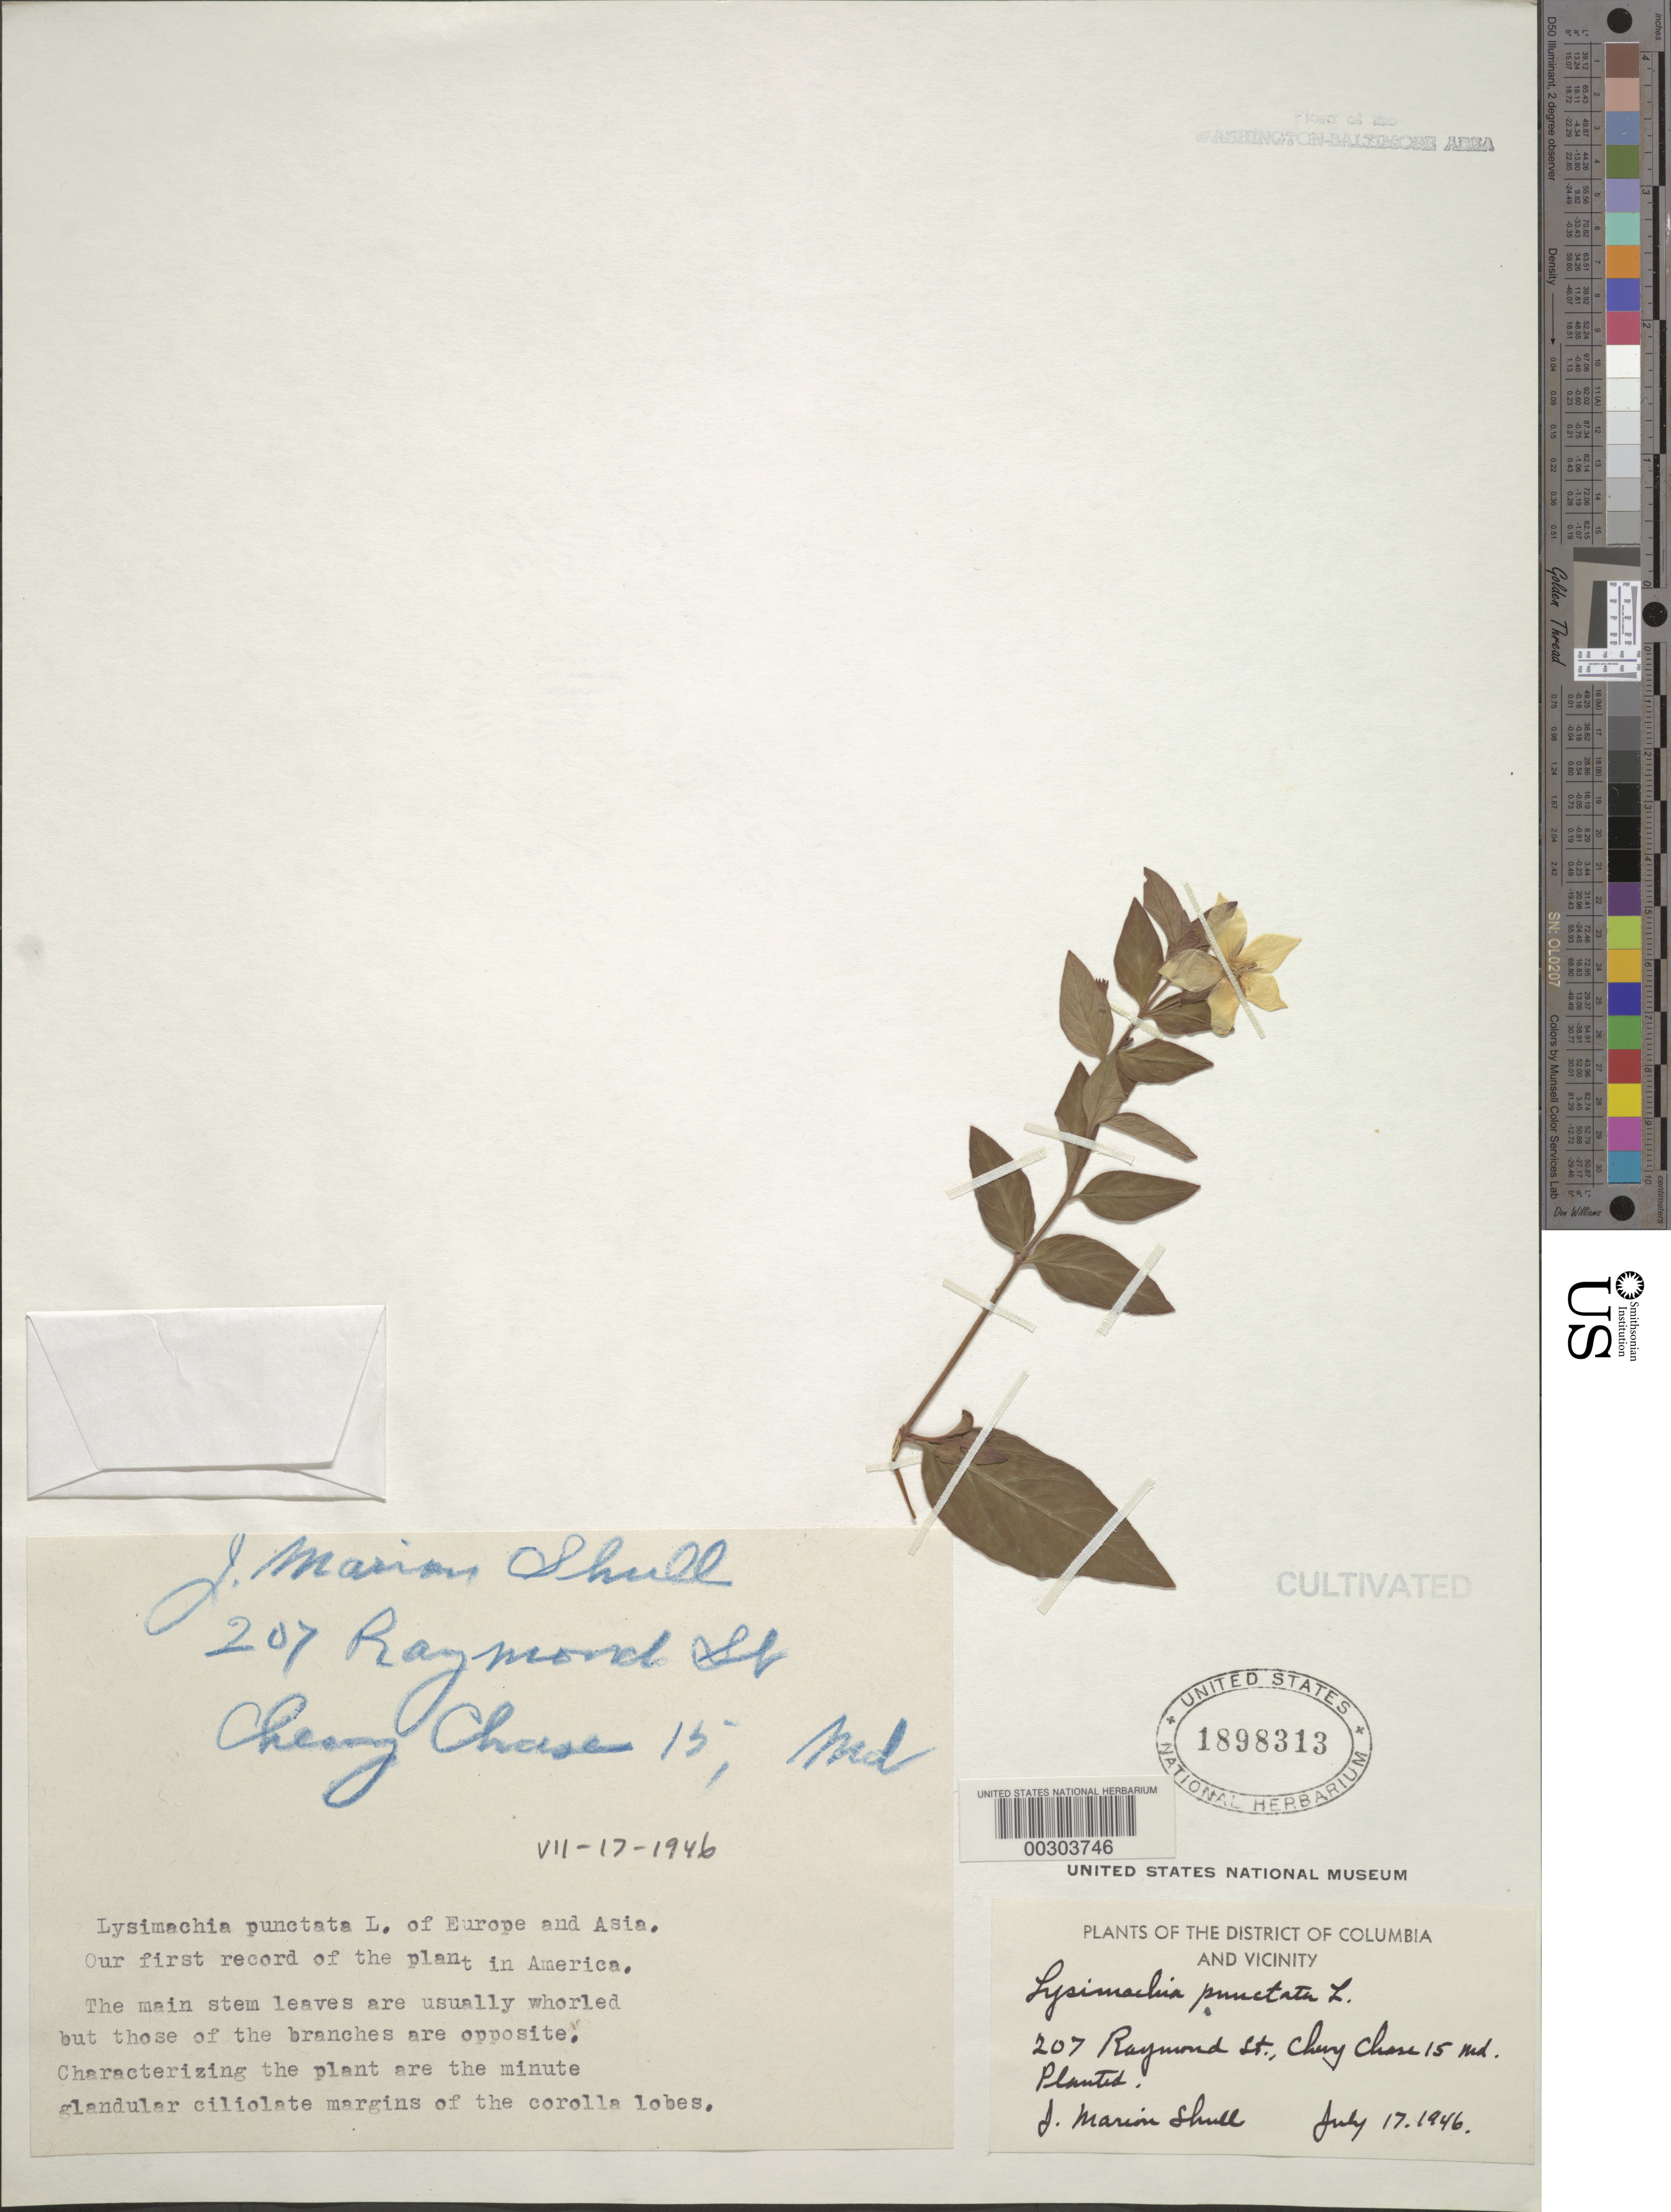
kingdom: Plantae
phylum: Tracheophyta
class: Magnoliopsida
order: Ericales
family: Primulaceae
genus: Lysimachia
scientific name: Lysimachia punctata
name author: L.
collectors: J. Shull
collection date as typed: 17 Jul 1946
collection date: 1946-07-17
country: United States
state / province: Maryland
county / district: Montgomery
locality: Chevy Chase, 207 Raymond St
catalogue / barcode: US 1898313